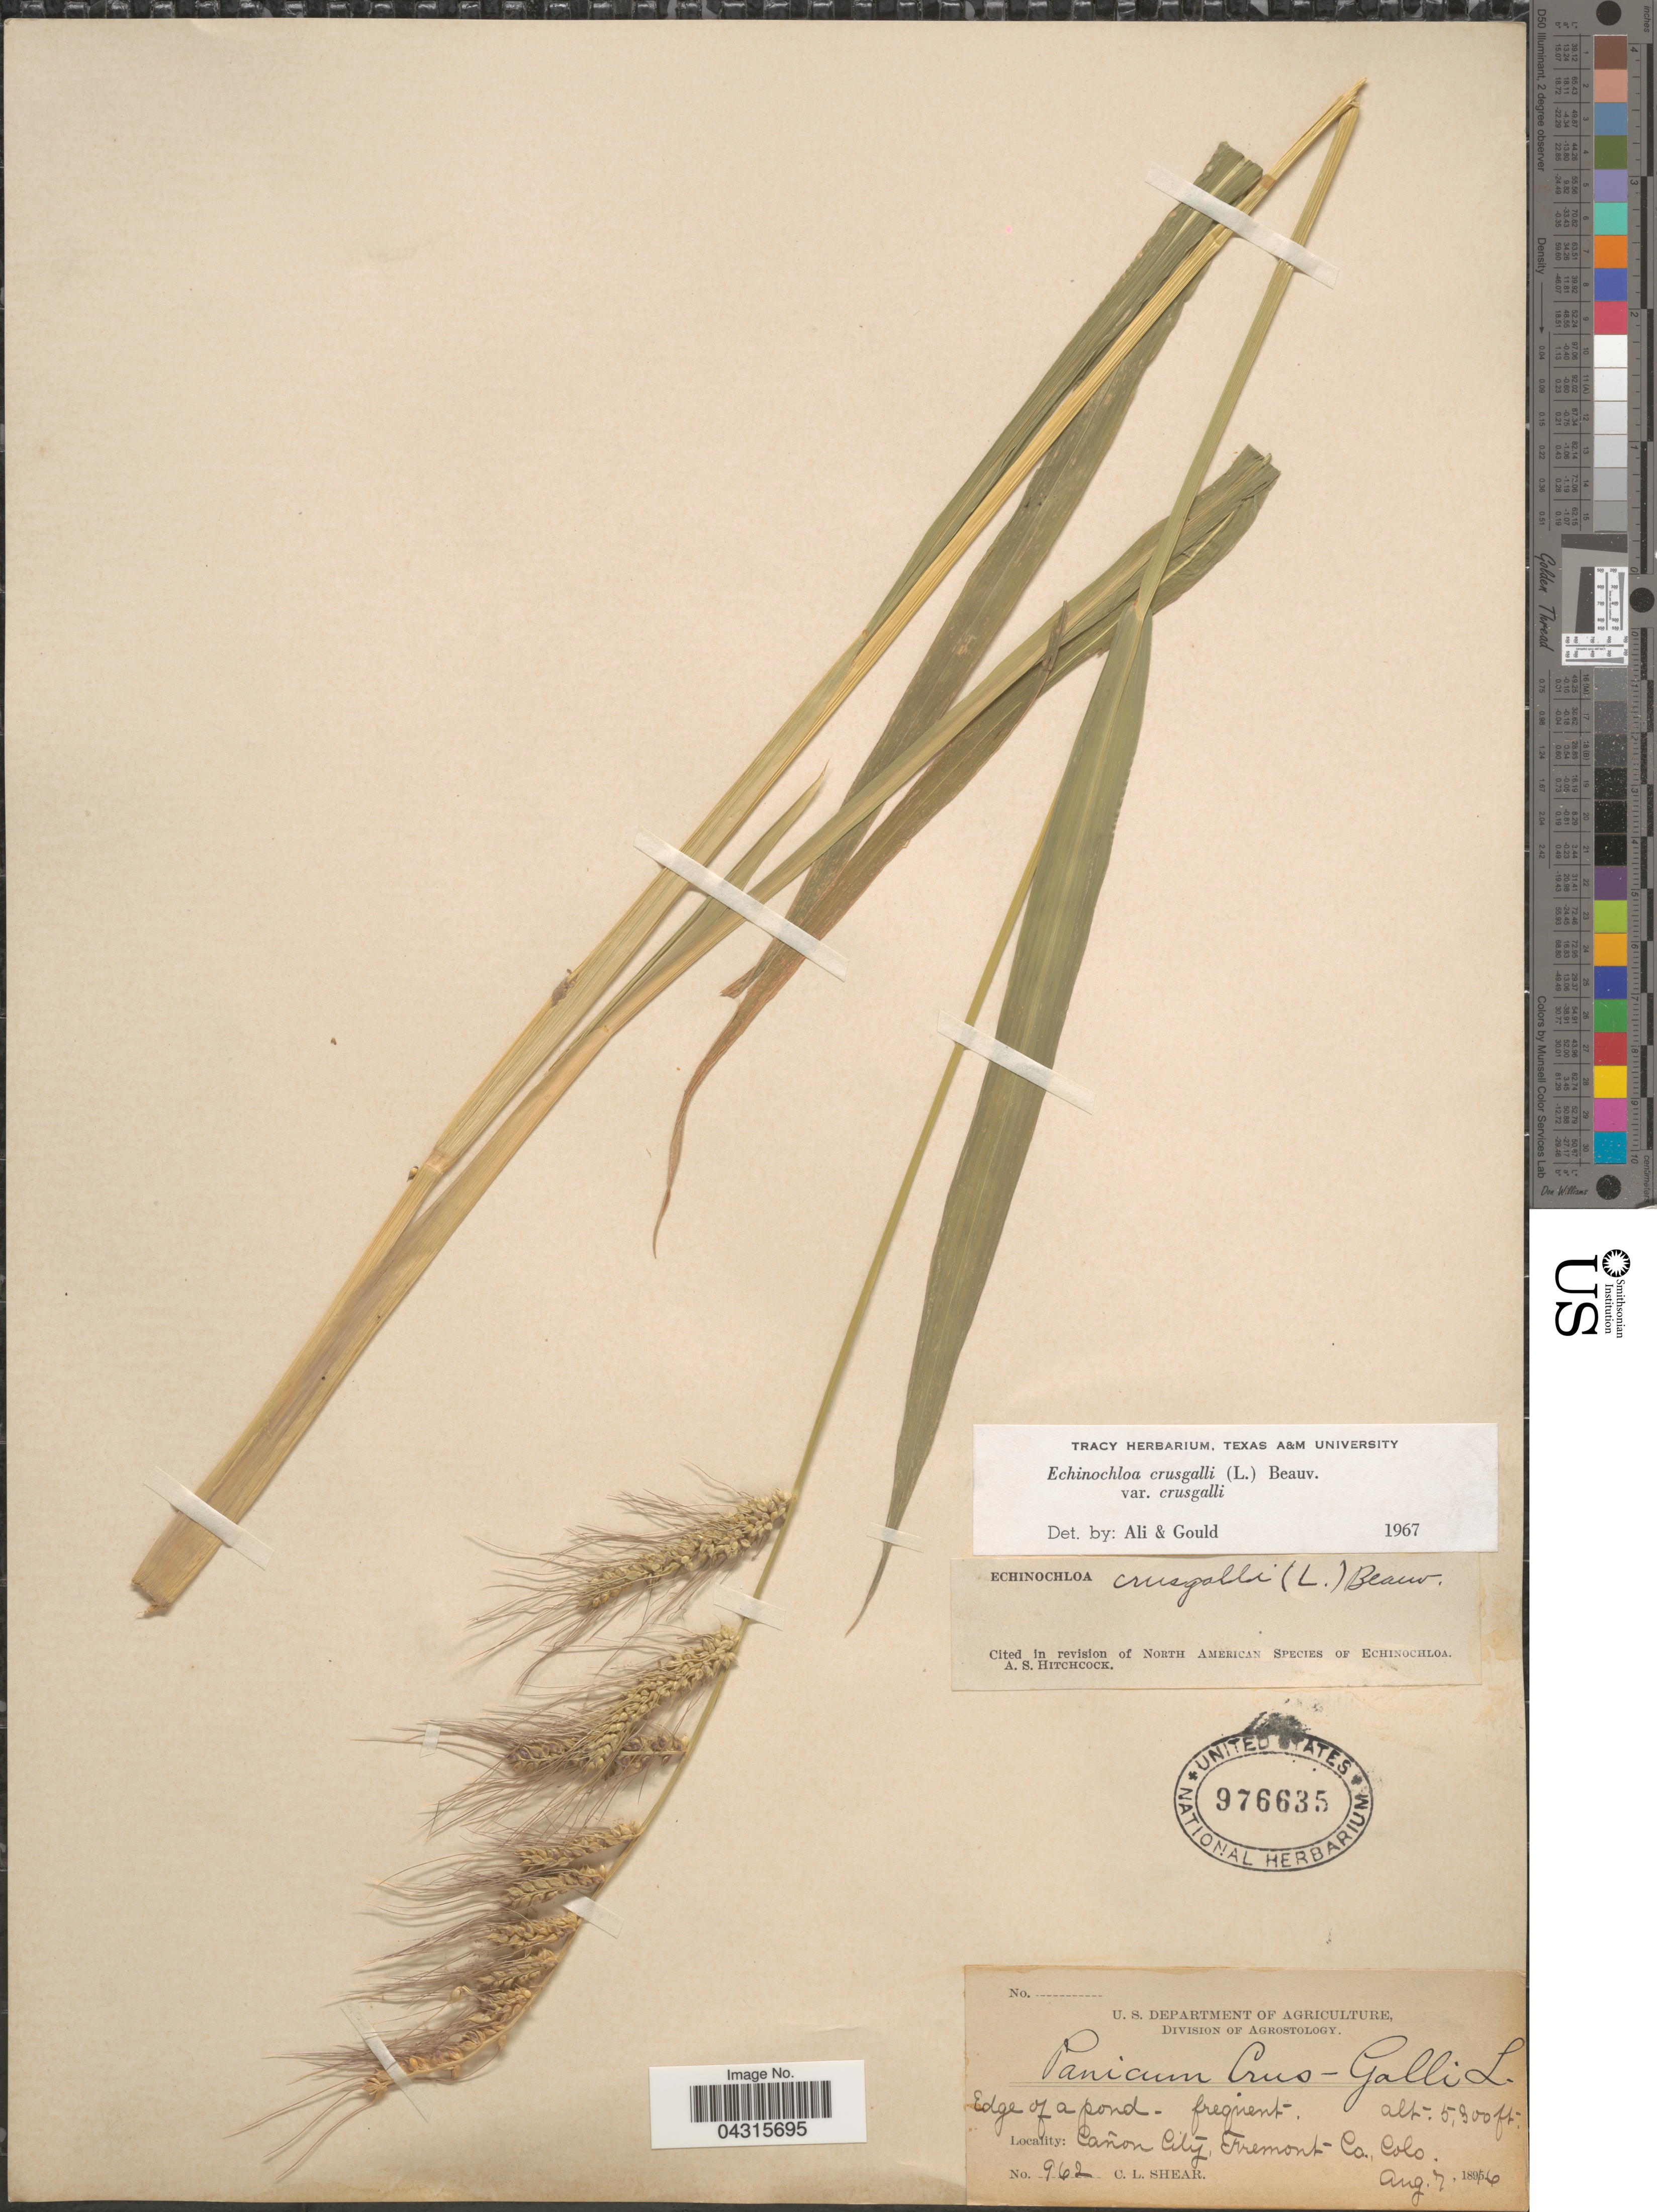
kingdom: Plantae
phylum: Tracheophyta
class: Liliopsida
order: Poales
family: Poaceae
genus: Echinochloa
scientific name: Echinochloa muricata var. microstachya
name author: Wiegand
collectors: C. L. Shear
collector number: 962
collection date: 1896-08-07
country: United States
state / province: Colorado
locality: Cañon City, Fremont Co.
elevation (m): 1615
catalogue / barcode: US 976635